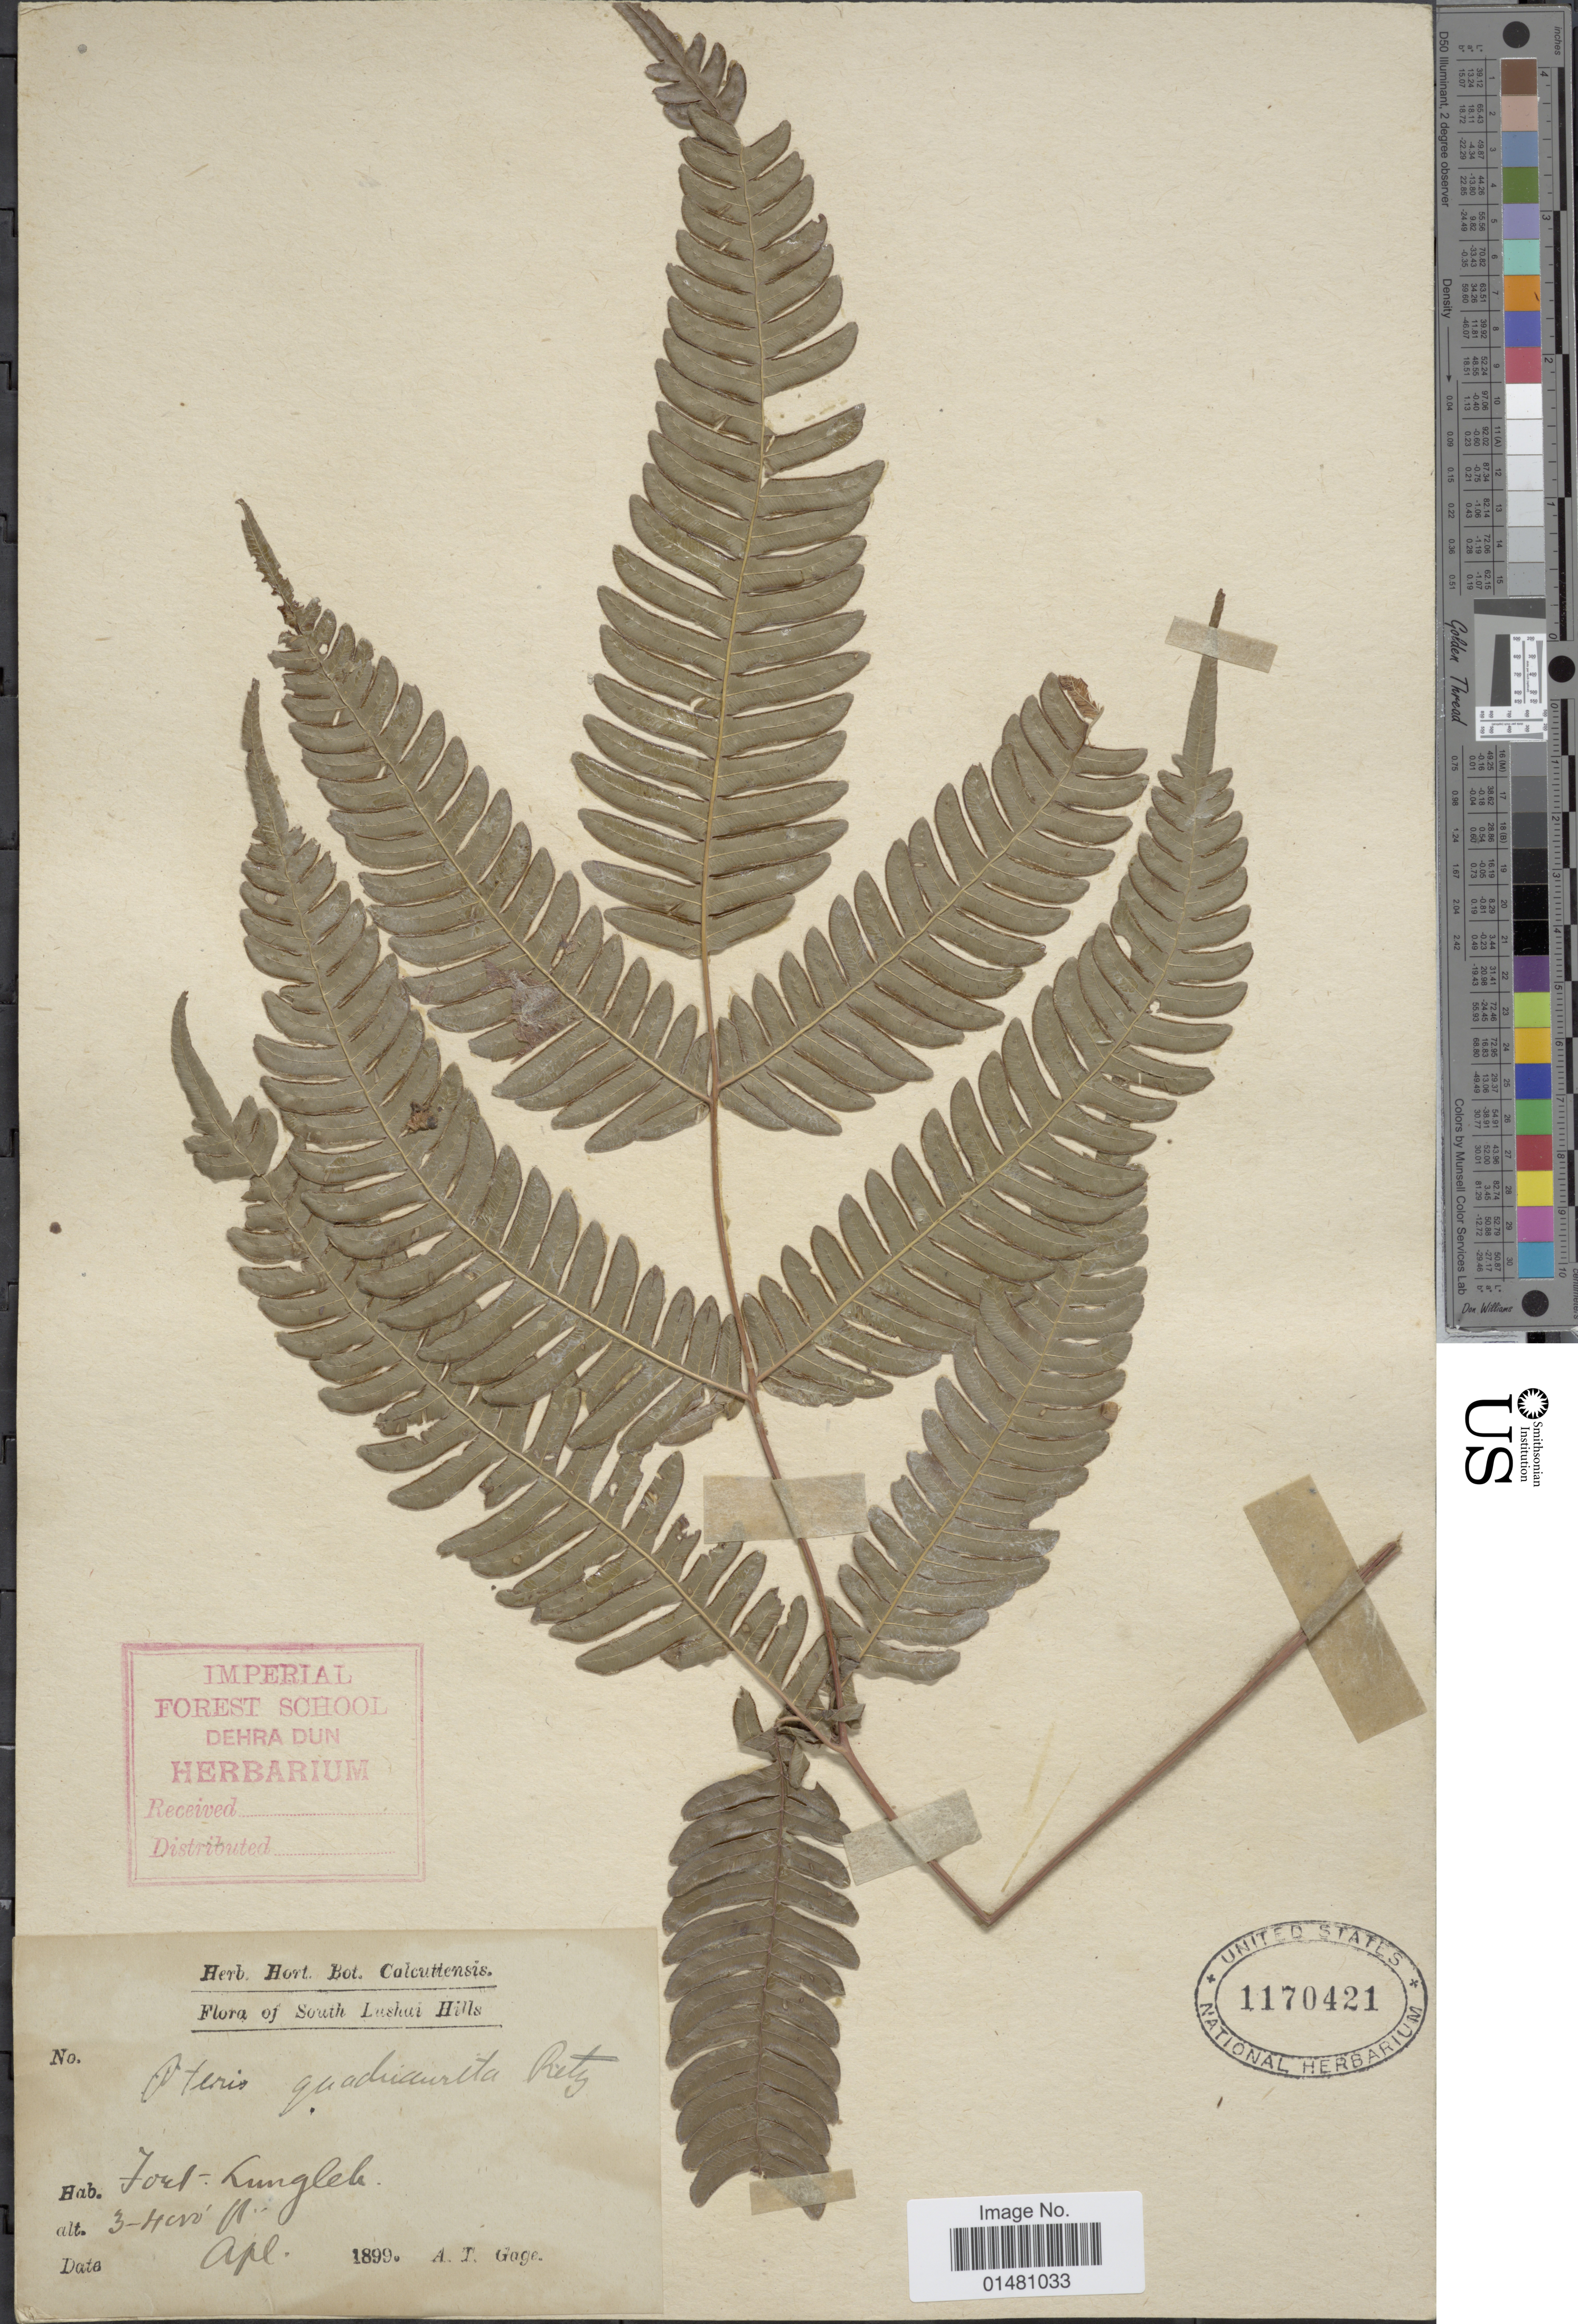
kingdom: Plantae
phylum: Tracheophyta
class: Polypodiopsida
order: Polypodiales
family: Pteridaceae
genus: Pteris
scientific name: Pteris quadriaurita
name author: Retz.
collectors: A. Gage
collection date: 1899-04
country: India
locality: South Lushai Hills, Fort Lungleh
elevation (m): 91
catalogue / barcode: US 1170421